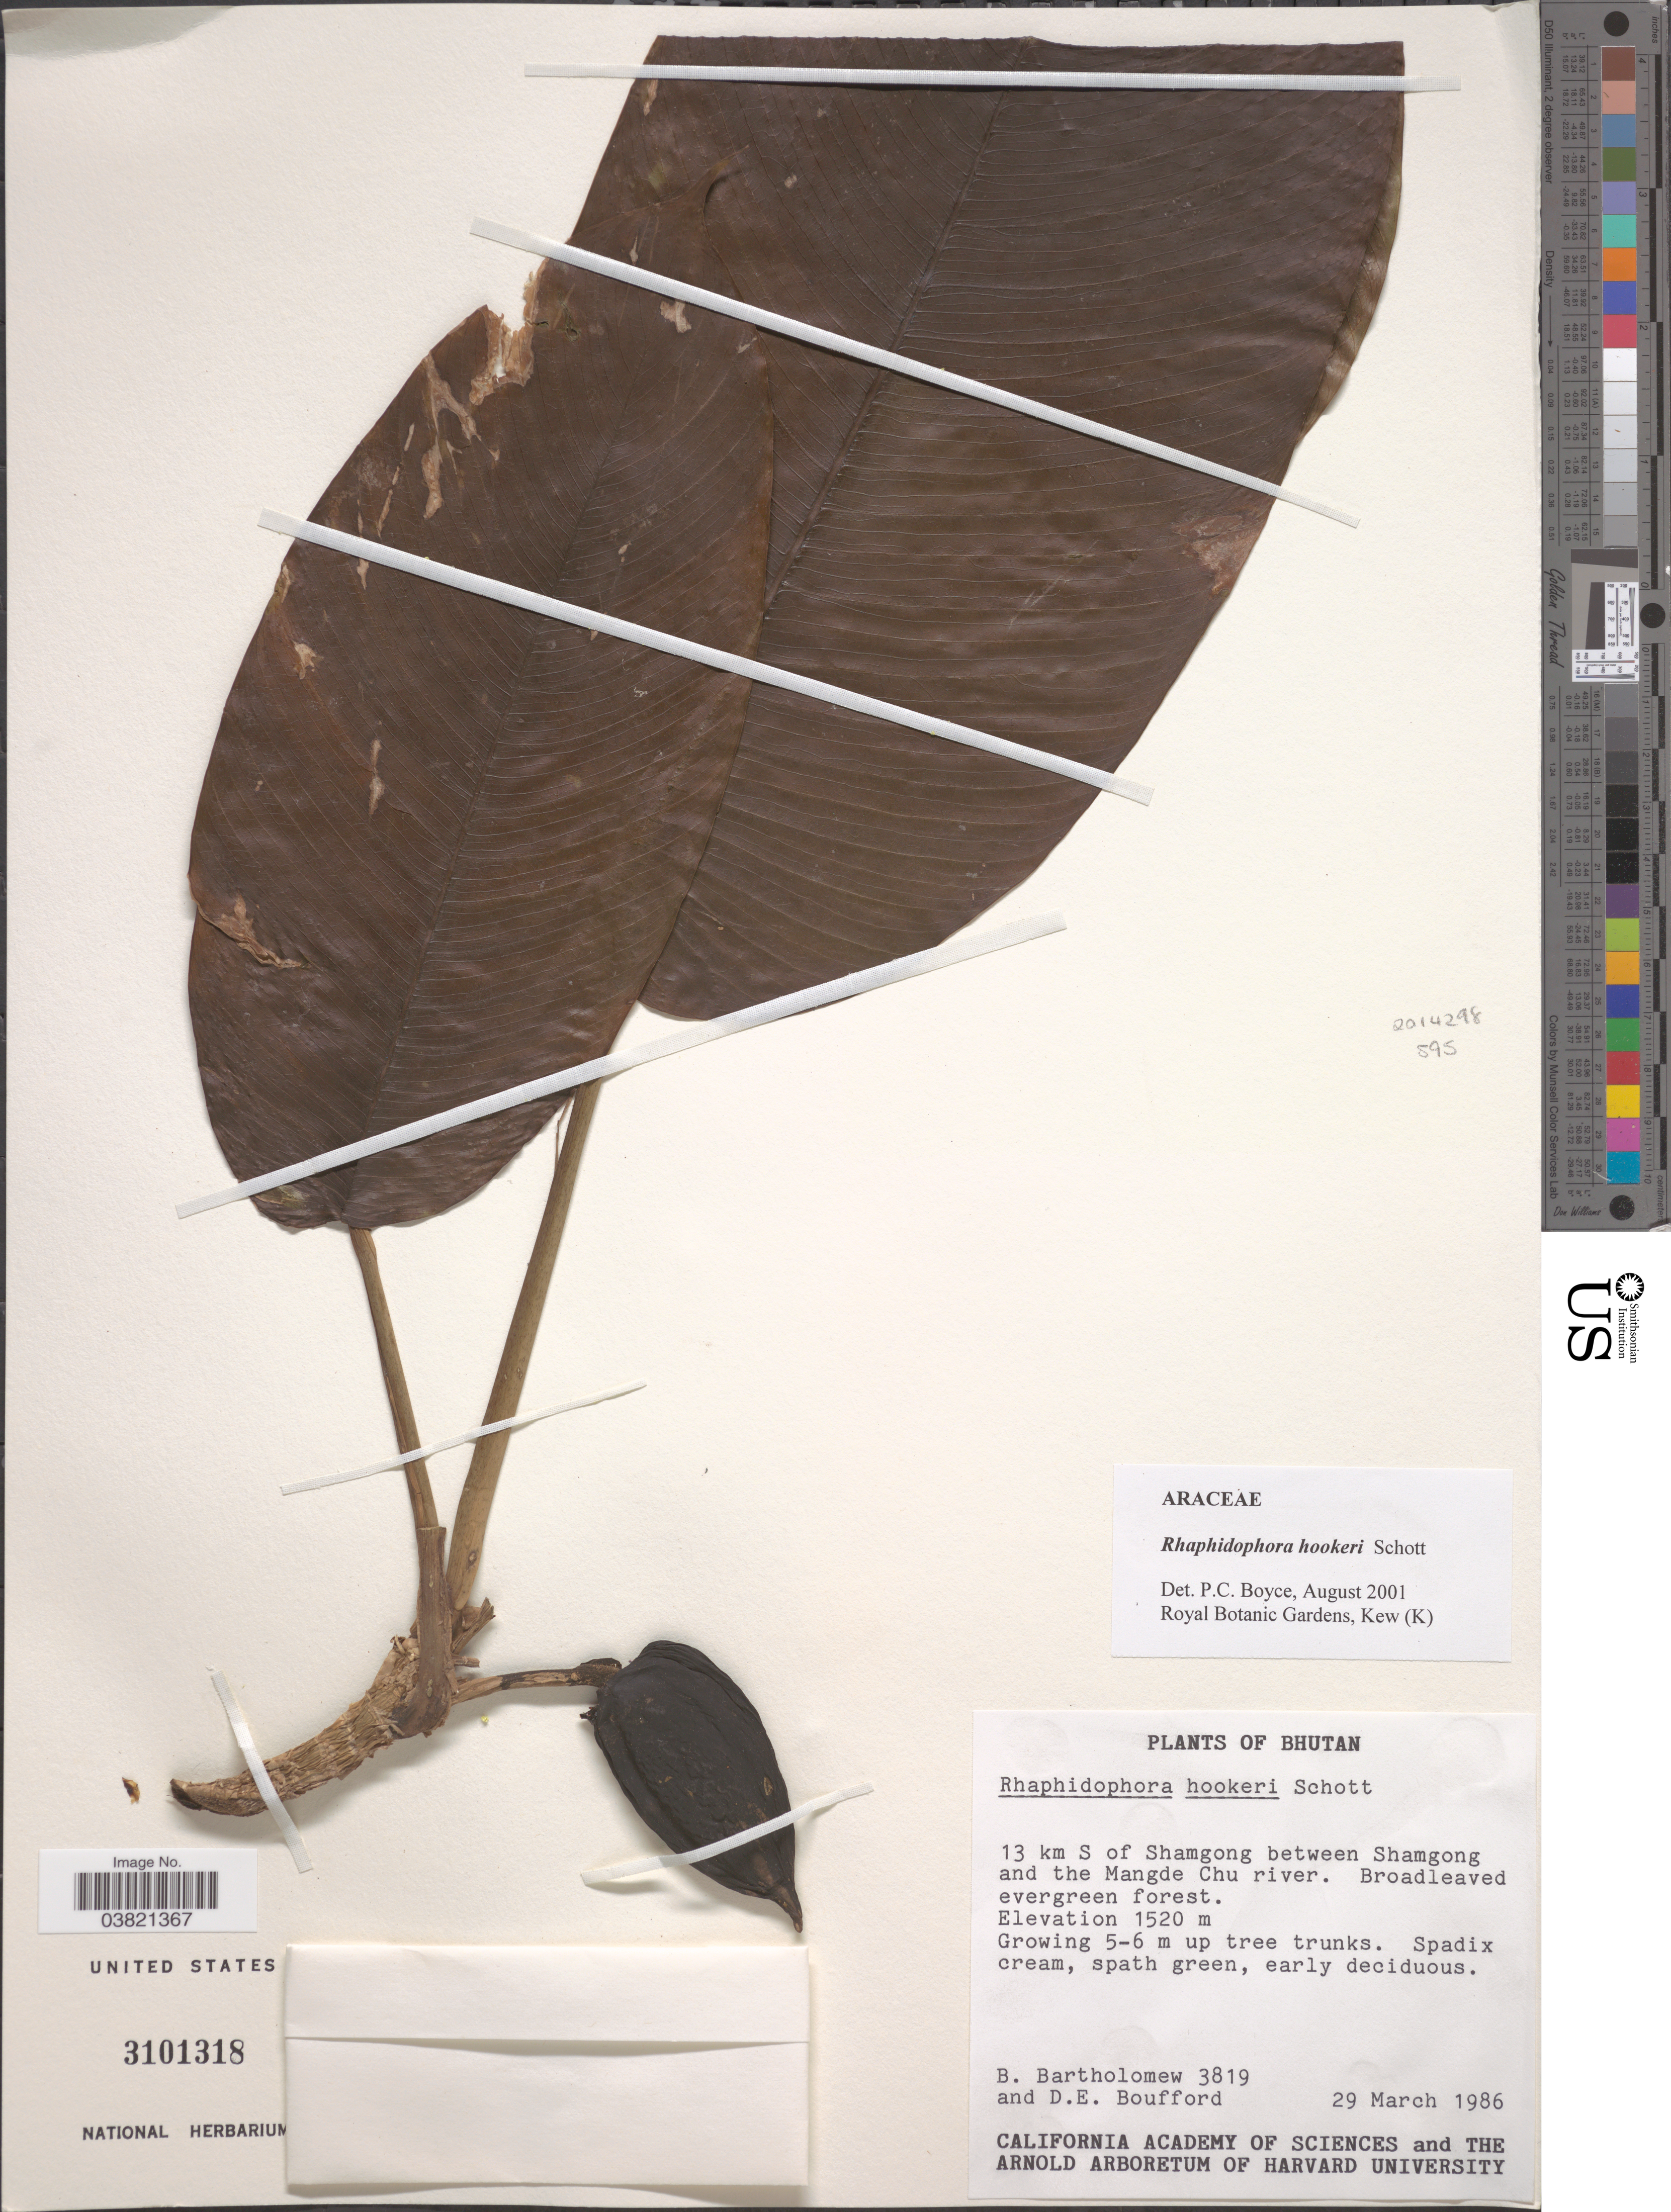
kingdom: Plantae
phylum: Tracheophyta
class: Liliopsida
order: Alismatales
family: Araceae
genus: Rhaphidophora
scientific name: Rhaphidophora hookeri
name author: Schott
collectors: B. Bartholomew & D. E. Boufford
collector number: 3819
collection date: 1986-03-29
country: Bhutan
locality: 13 km S of Shamgong between Shamgong and the Mangde Chu river.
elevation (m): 1520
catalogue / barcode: US 3101318